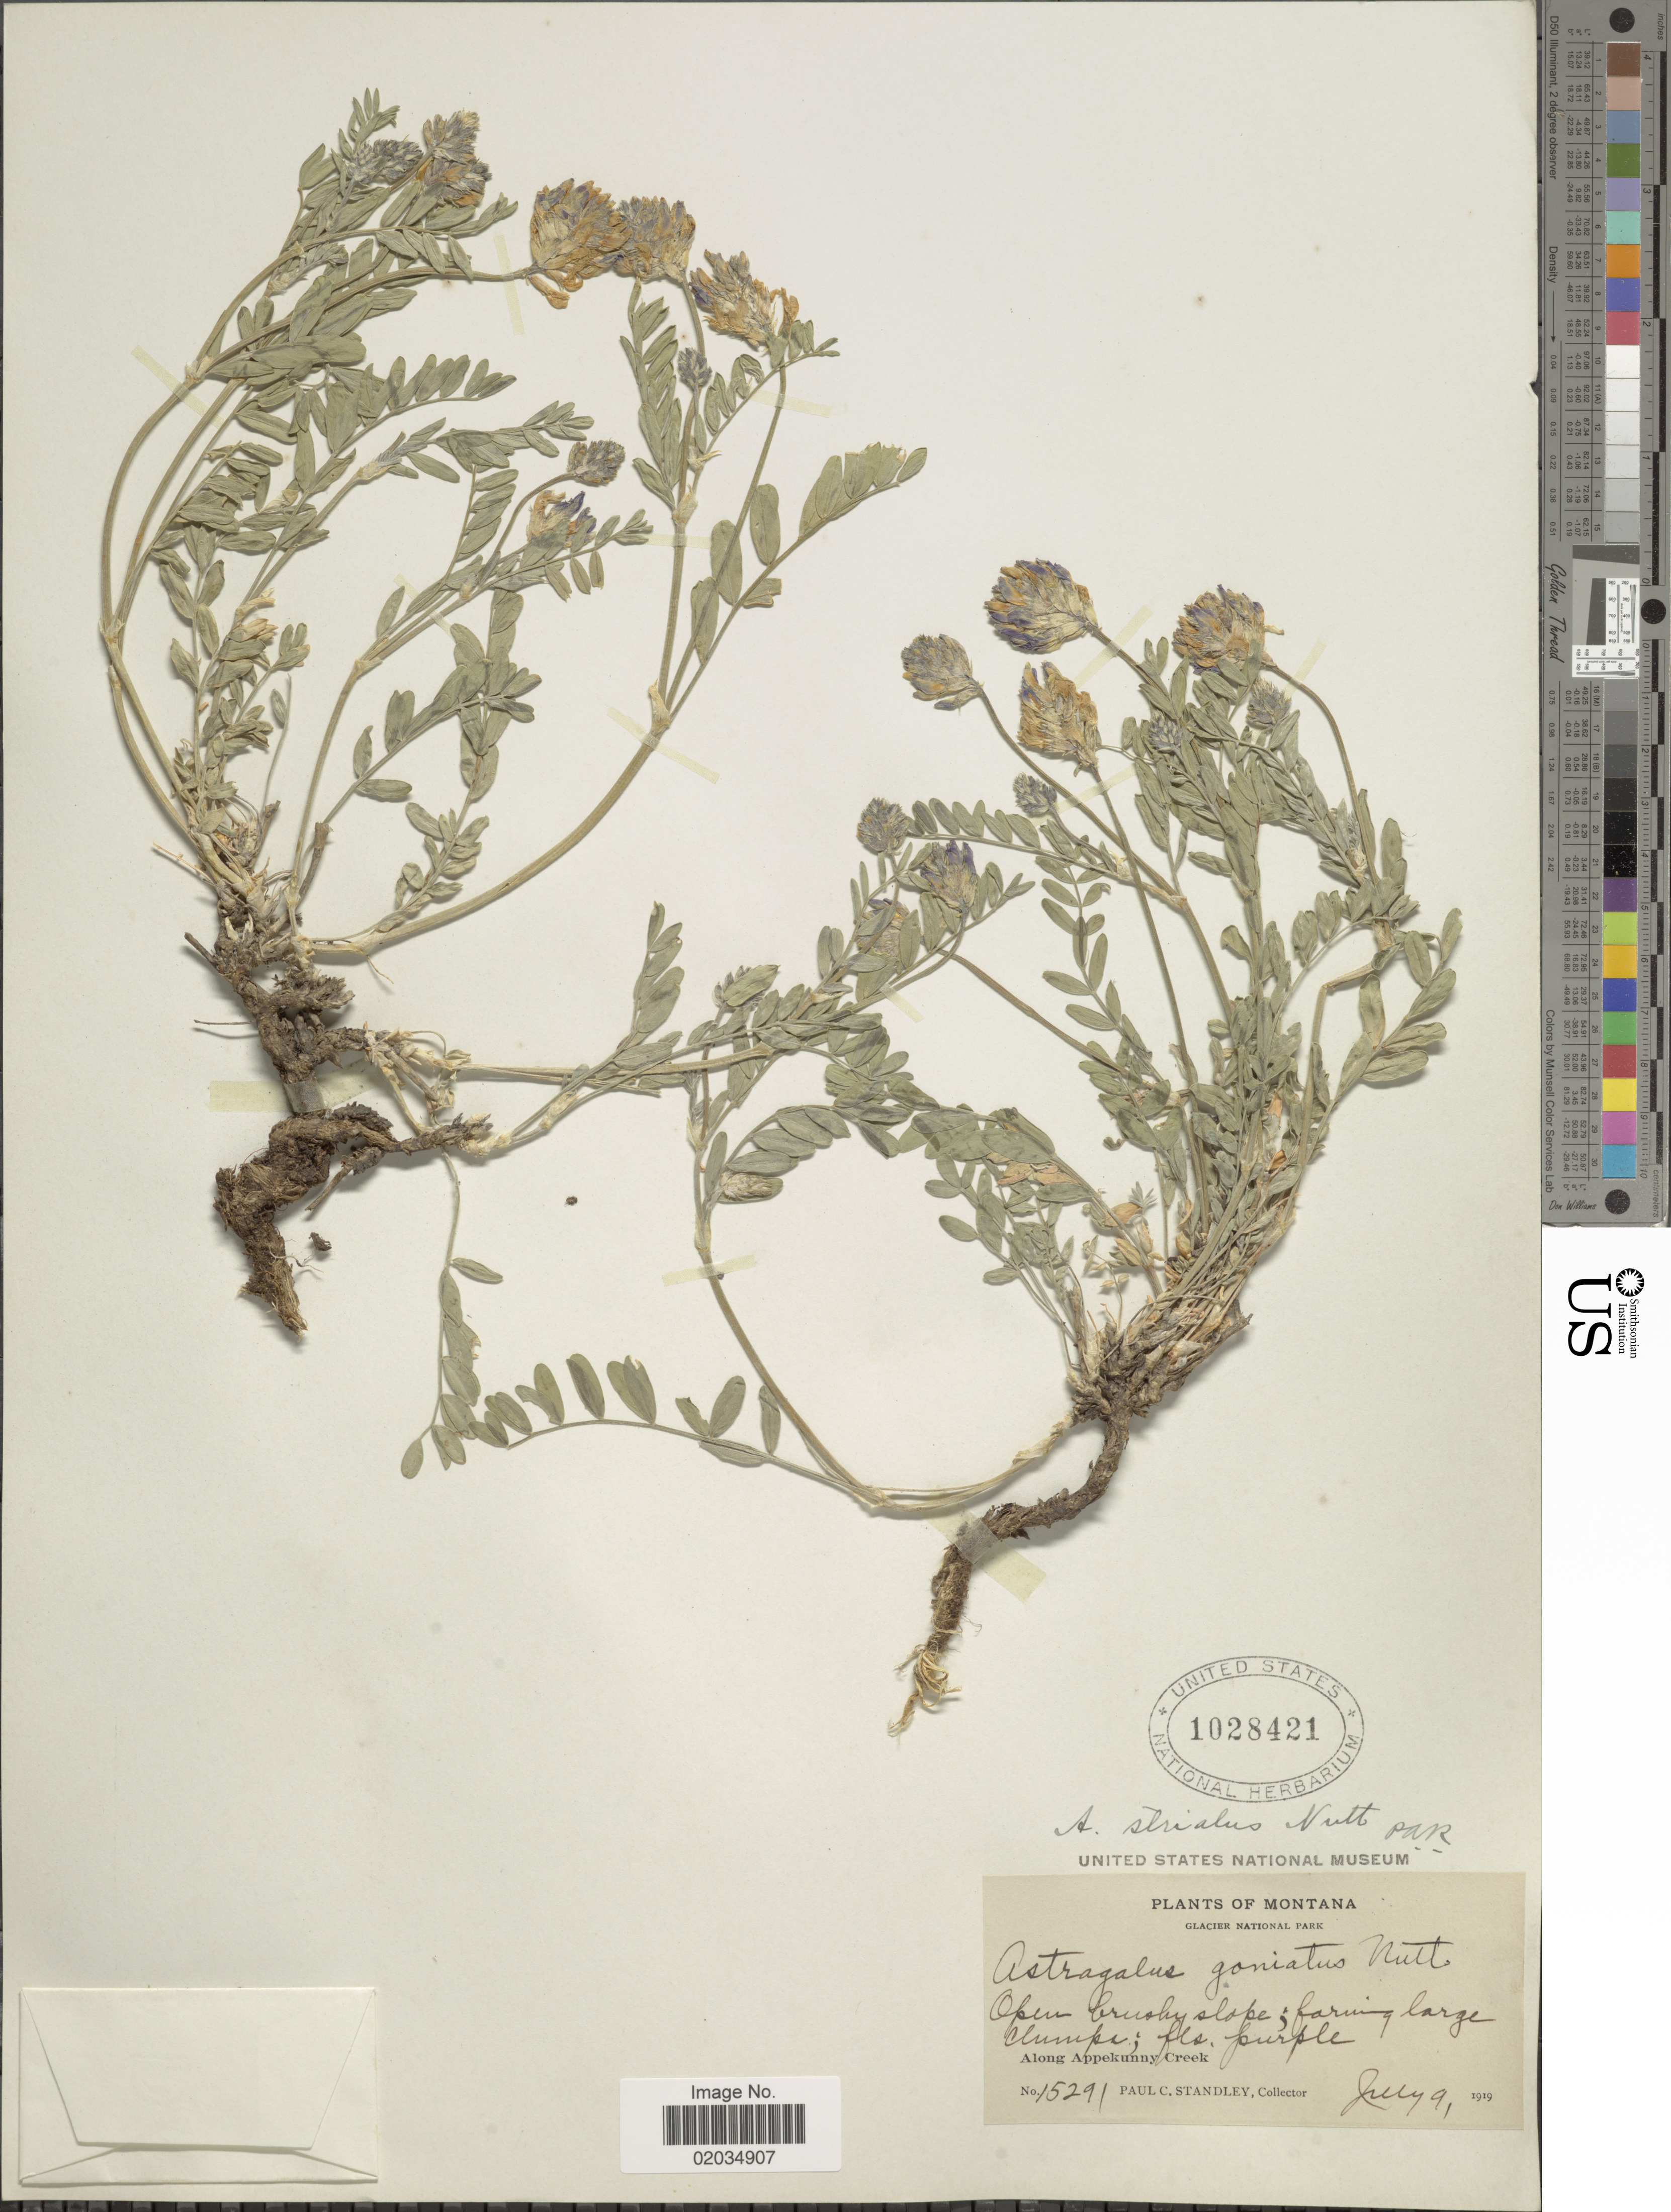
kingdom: Plantae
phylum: Tracheophyta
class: Magnoliopsida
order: Fabales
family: Fabaceae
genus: Astragalus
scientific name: Astragalus striatus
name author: Nutt.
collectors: P. C. Standley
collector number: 15291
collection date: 1919-07-09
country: United States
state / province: Montana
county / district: Glacier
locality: Glacier National Park, along Appekunny Creek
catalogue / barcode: US 1028421